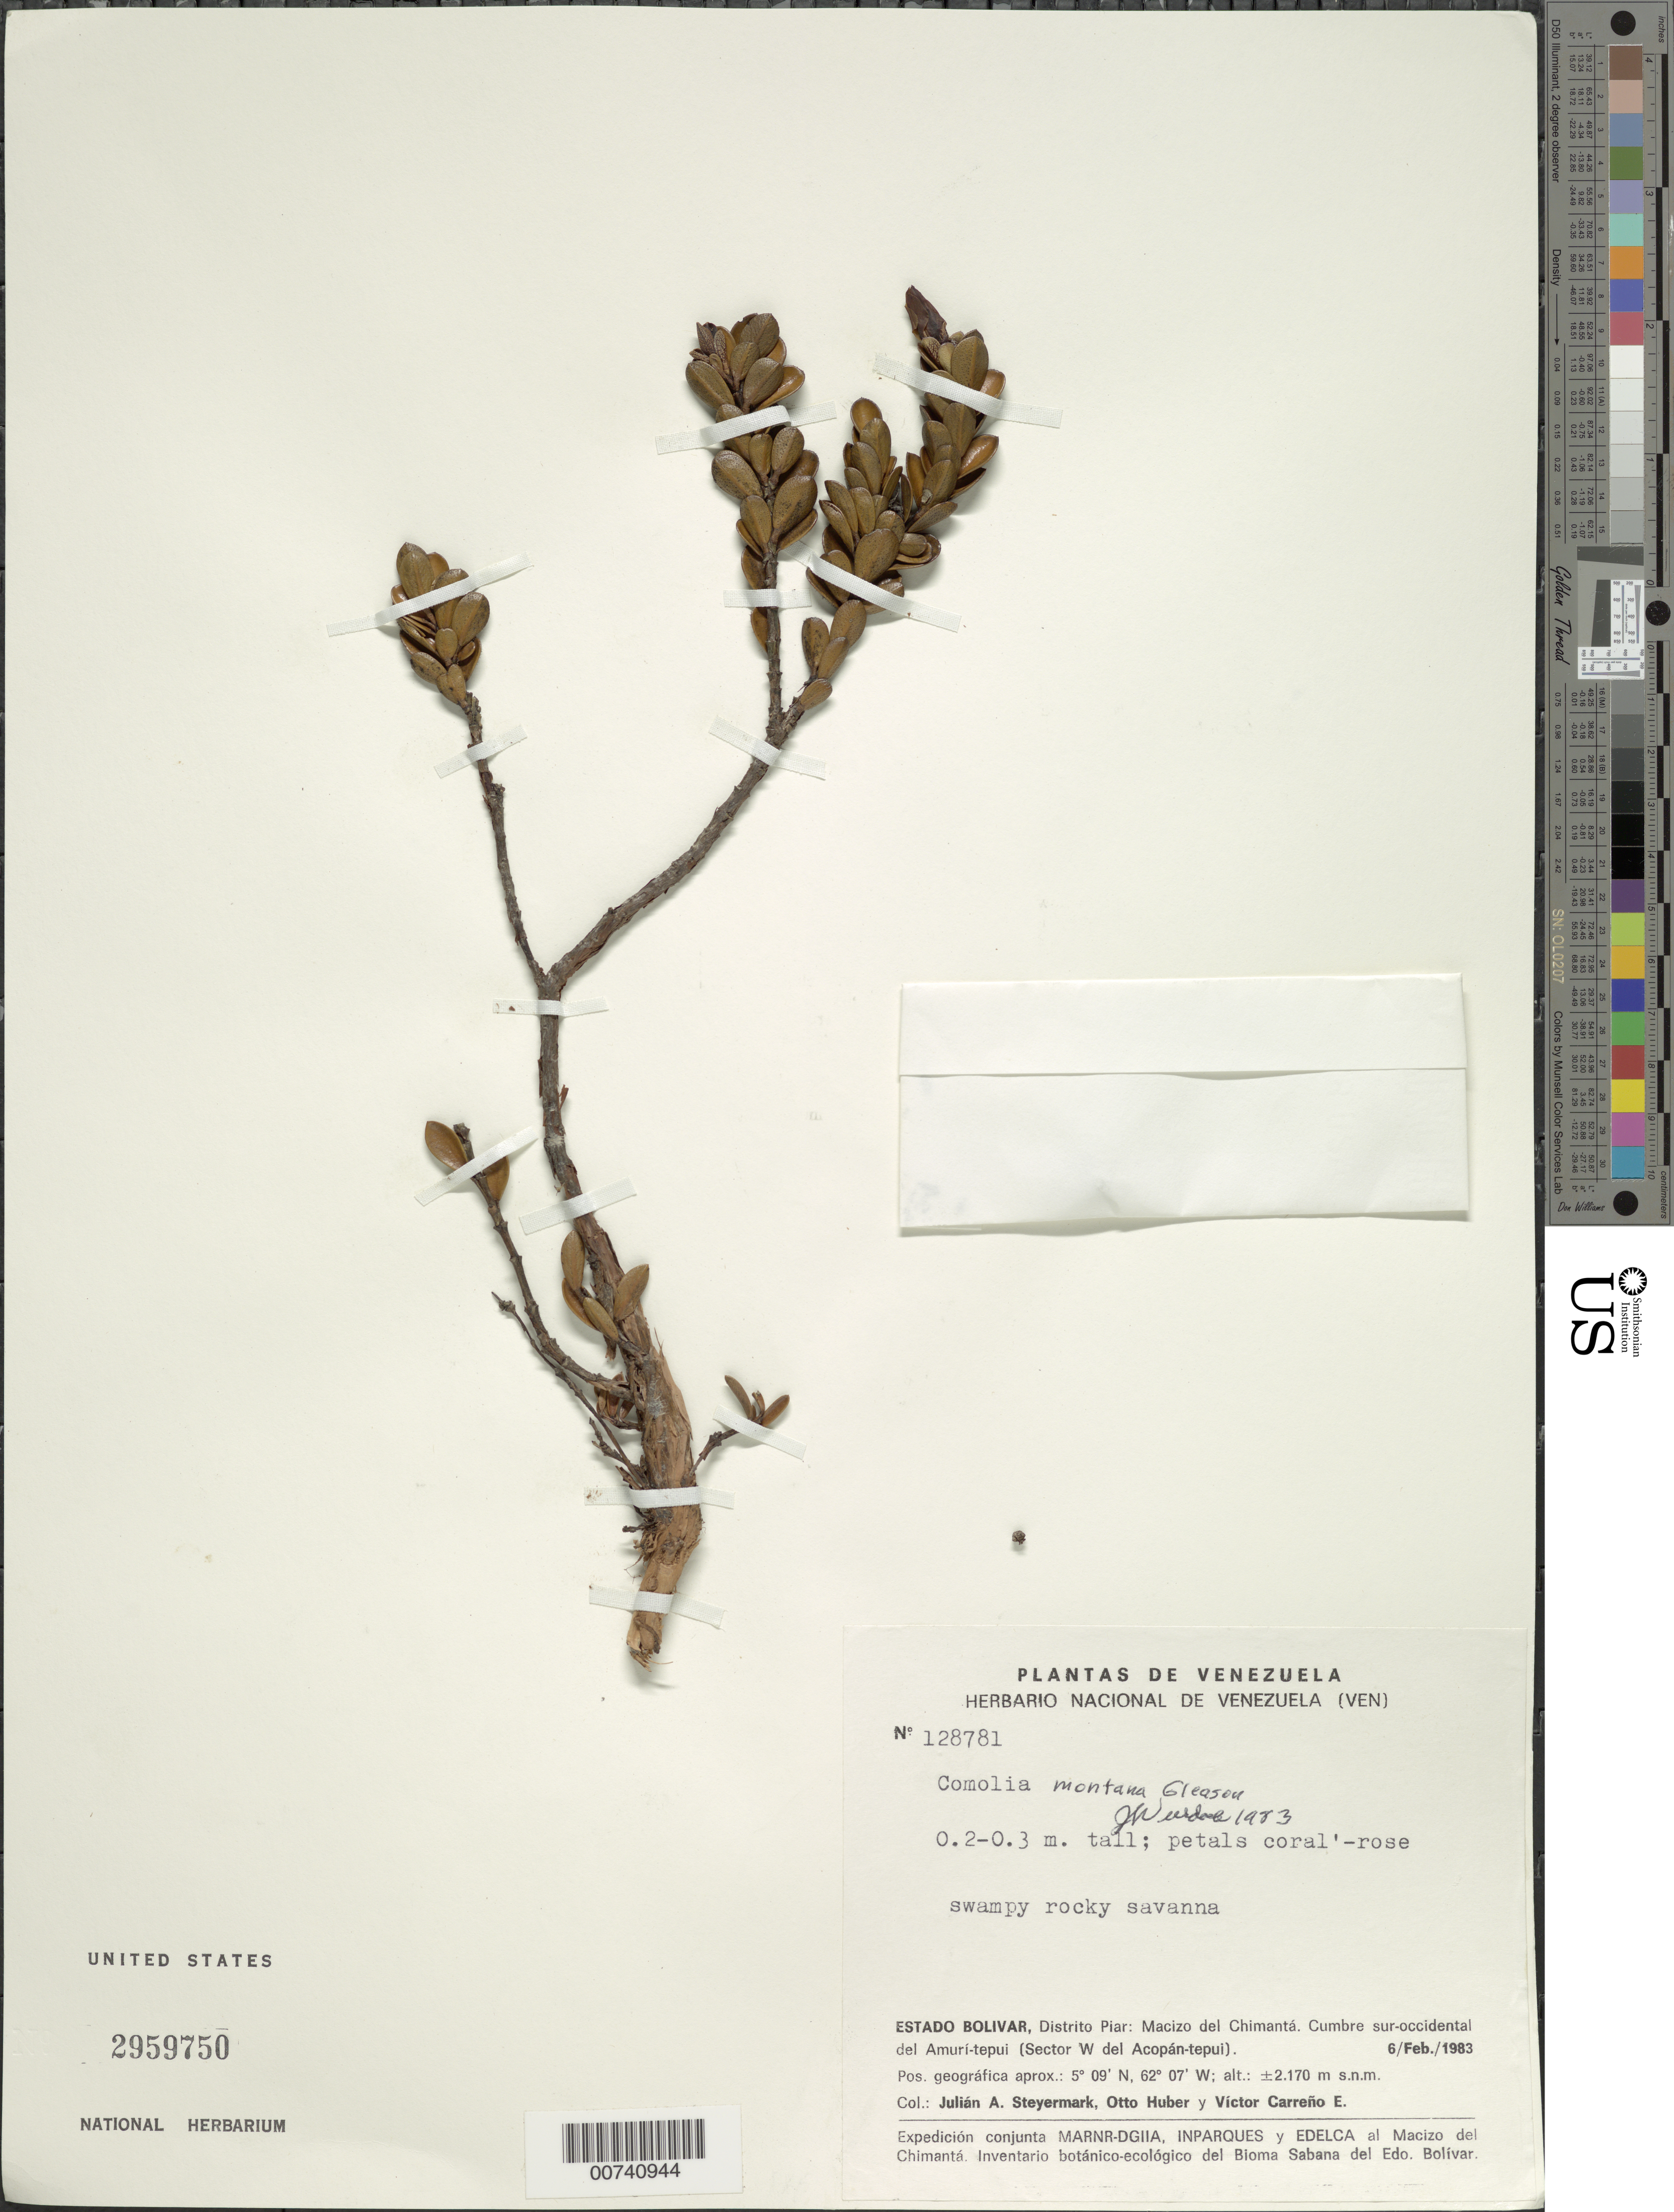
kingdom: Plantae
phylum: Tracheophyta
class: Magnoliopsida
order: Myrtales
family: Melastomataceae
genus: Comoliopsis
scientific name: Comoliopsis montana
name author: (Gleason) M.J. Rocha & P.J.F. Guim.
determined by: Nunes da Silva, Diego, (RB), Jardim Botanico do Rio de Janeiro - Herbario (BRAZIL)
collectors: J. Steyermark, O. Huber & V. Carreño E.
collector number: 128781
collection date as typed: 6-Feb-83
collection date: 1983-02-06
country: Venezuela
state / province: Bolívar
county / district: Piar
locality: Macizo del Chimantá, Amuí-tepuí (Sector W del Acopán-tepuí)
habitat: Swampy rocky savanna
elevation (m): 2170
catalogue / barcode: US 2959750